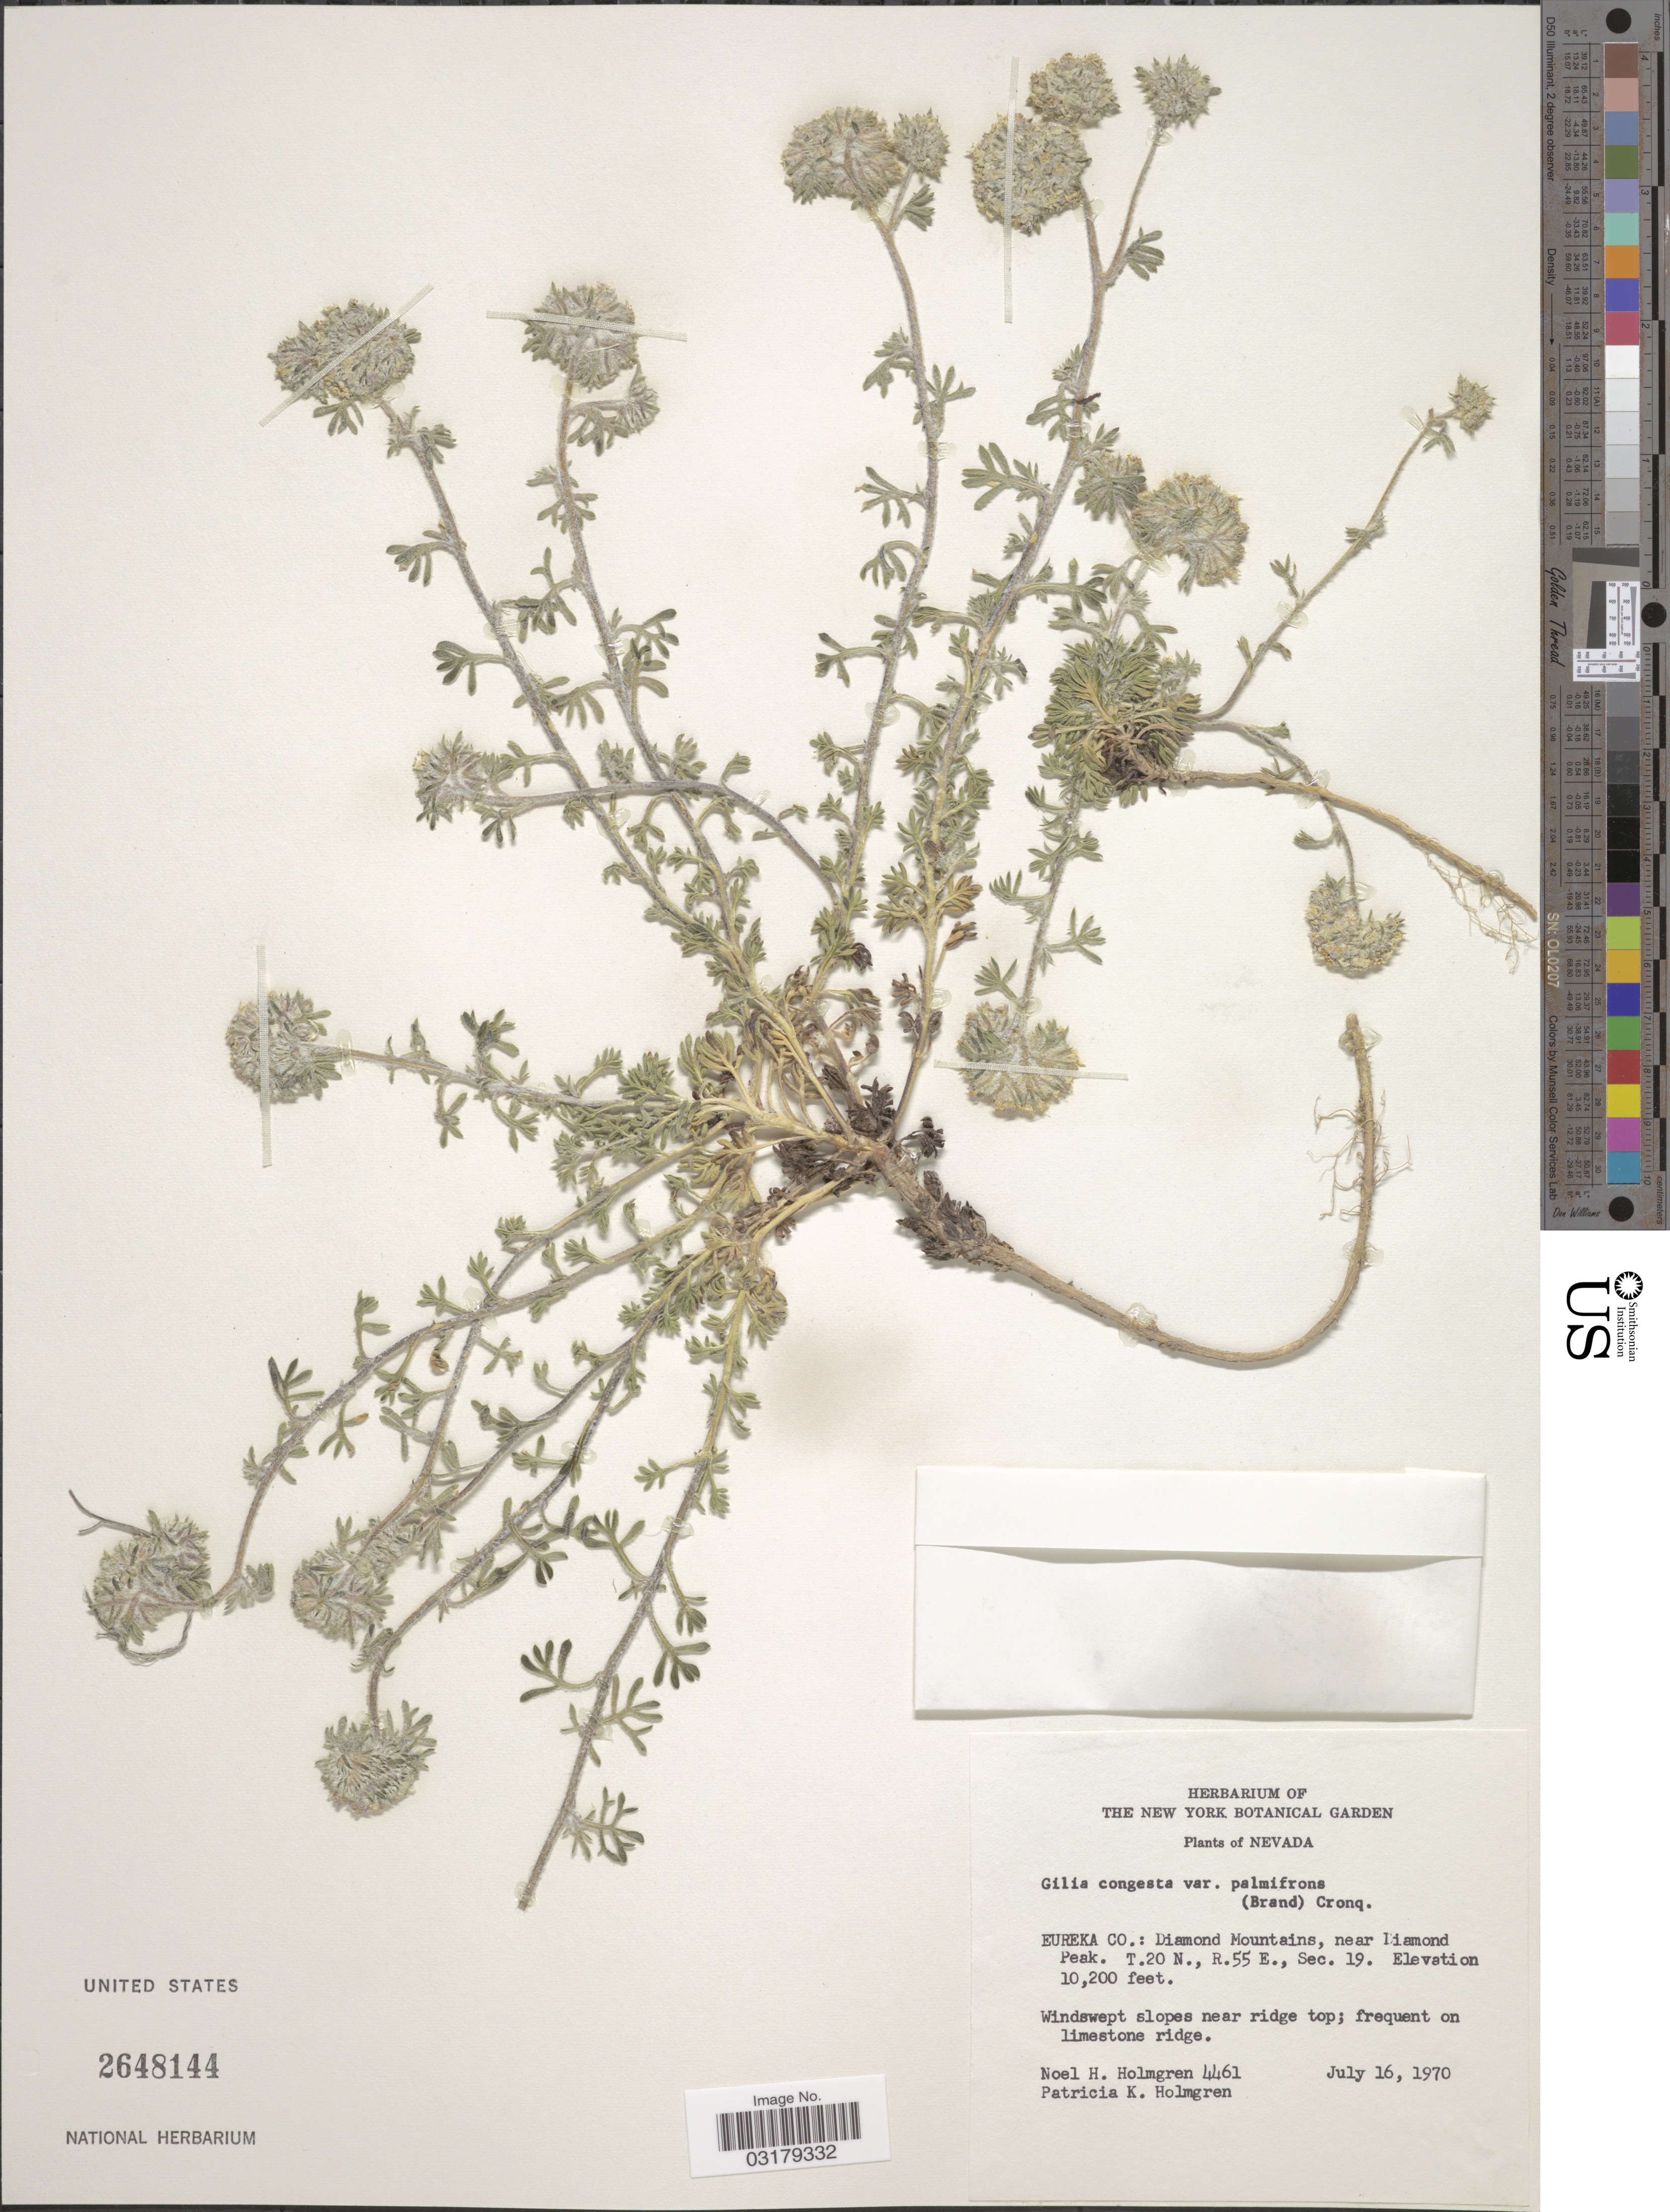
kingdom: Plantae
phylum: Tracheophyta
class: Magnoliopsida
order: Ericales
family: Polemoniaceae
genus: Ipomopsis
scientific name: Ipomopsis congesta var. palmifrons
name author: Brand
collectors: N. H. Holmgren & P. K. Holmgren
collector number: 4461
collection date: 1970-07-16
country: United States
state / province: Nevada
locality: Eureka Co: Diamond Mountains, near Diamond Peak. T.20 N., R.55 E., Sec.19.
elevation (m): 3109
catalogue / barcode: US 2648144